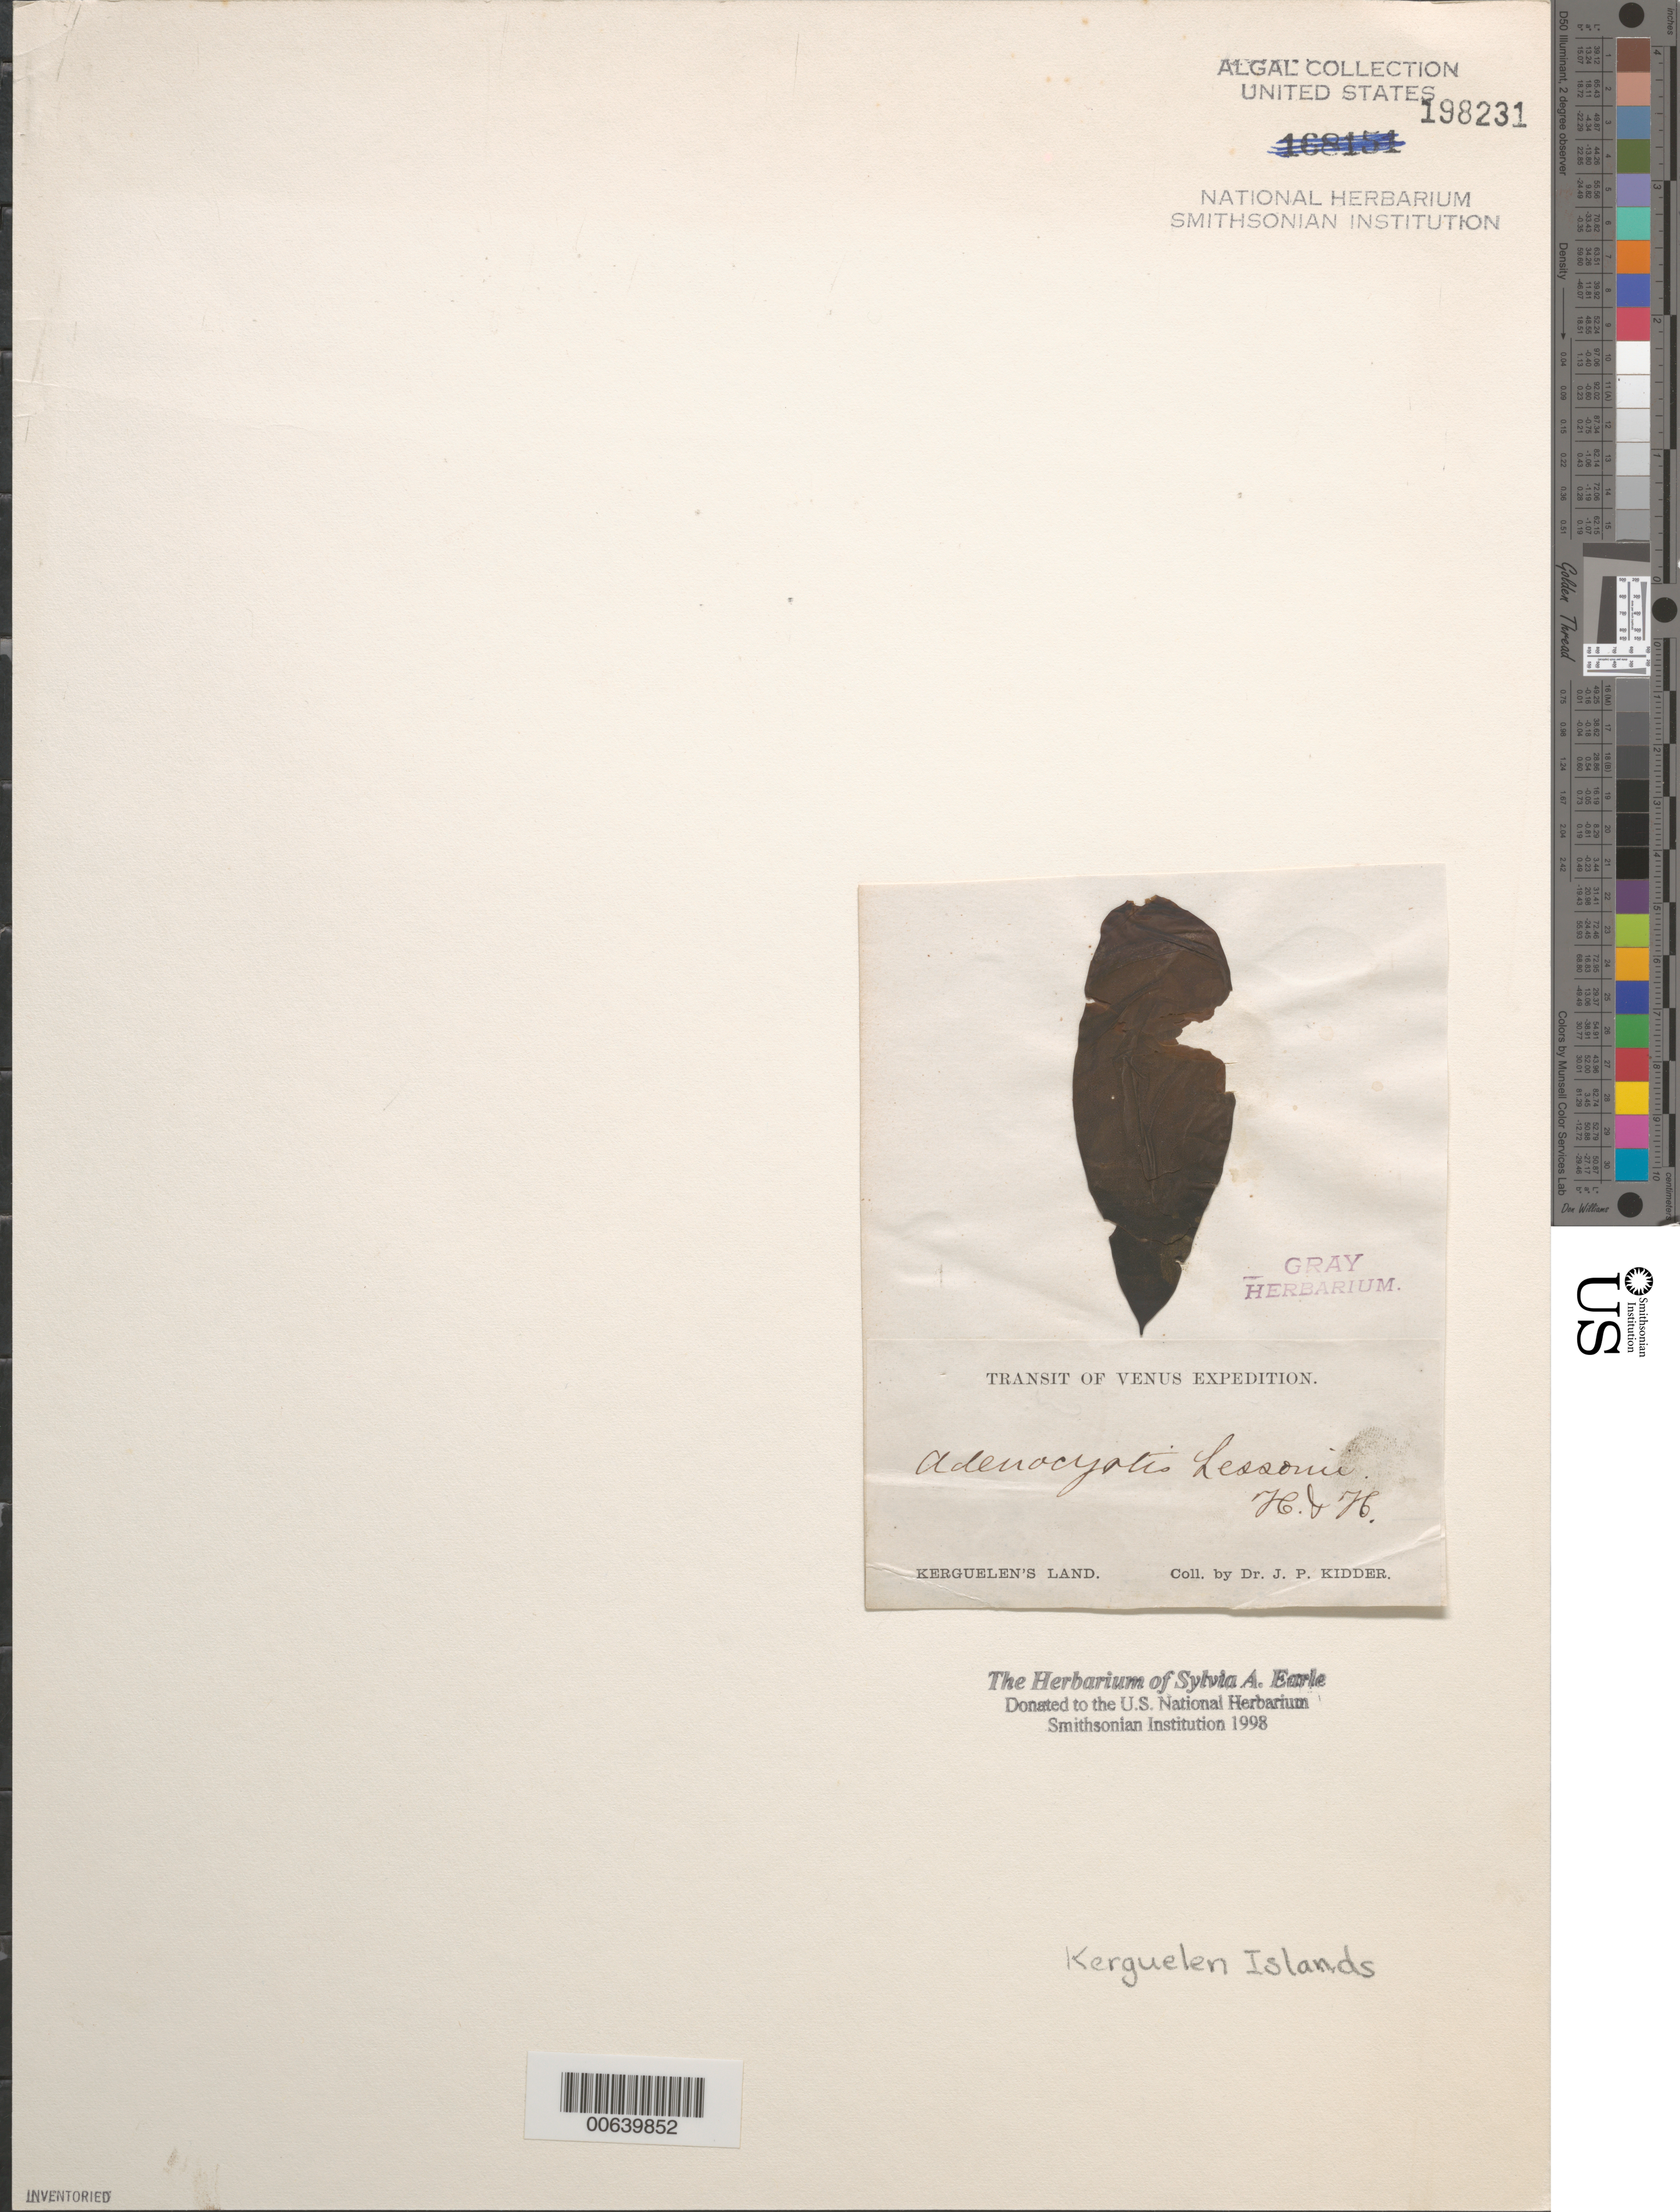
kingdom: Chromista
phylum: Ochrophyta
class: Phaeophyceae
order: Ectocarpales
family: Adenocystaceae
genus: Adenocystis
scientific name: Adenocystis utricularis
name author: (Bory) Skottsberg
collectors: J.P. Kidder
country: French Southern Territories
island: Kerguelen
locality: (Old name: Kerguelen's Land)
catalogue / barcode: US 198231